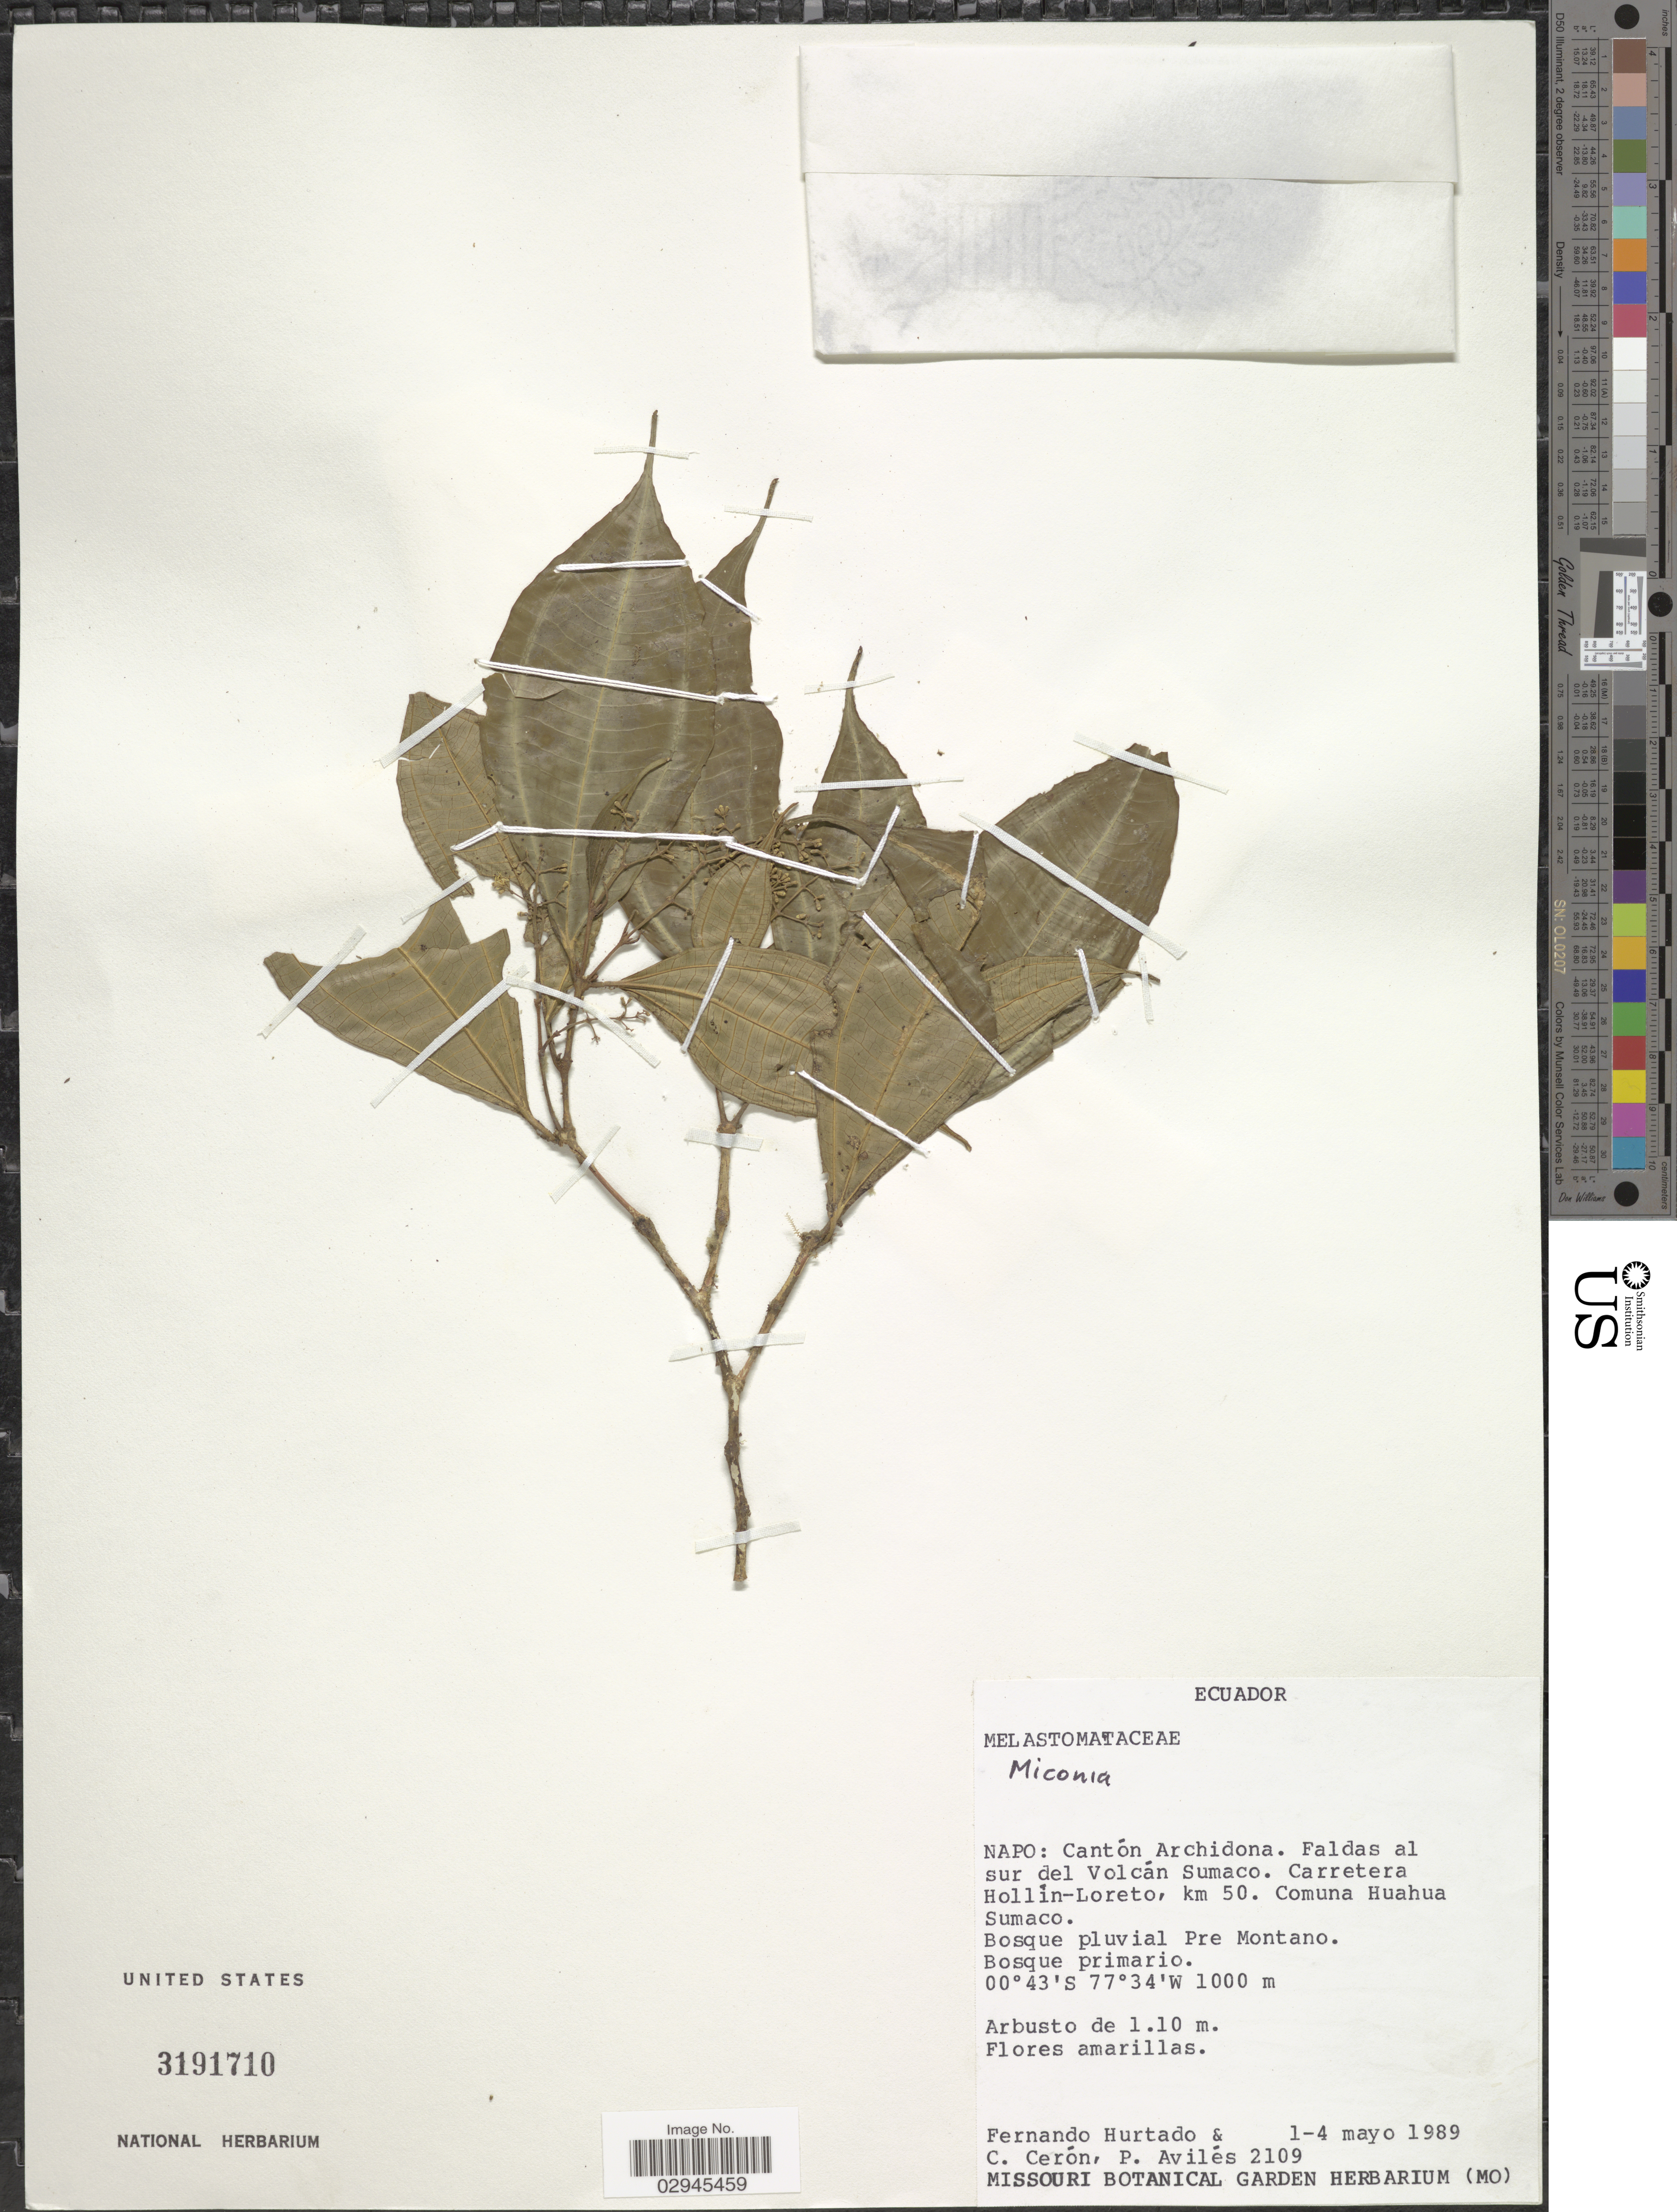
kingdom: Plantae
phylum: Tracheophyta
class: Magnoliopsida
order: Myrtales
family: Melastomataceae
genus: Miconia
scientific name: Miconia sp.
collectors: F. Hurtado, C. E. Cerón M. & P. Aviles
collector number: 2109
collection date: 1989-05-01/1989-05-04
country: Ecuador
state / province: Napo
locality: Cantón Archidona. Faldas al sur del Volcán Sumaco. Carretera Hollín-Loreto, km 50. Comuna Huahua Sumaco. Bosque pluvial Pre Motano.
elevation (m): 1000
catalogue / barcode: US 3191710